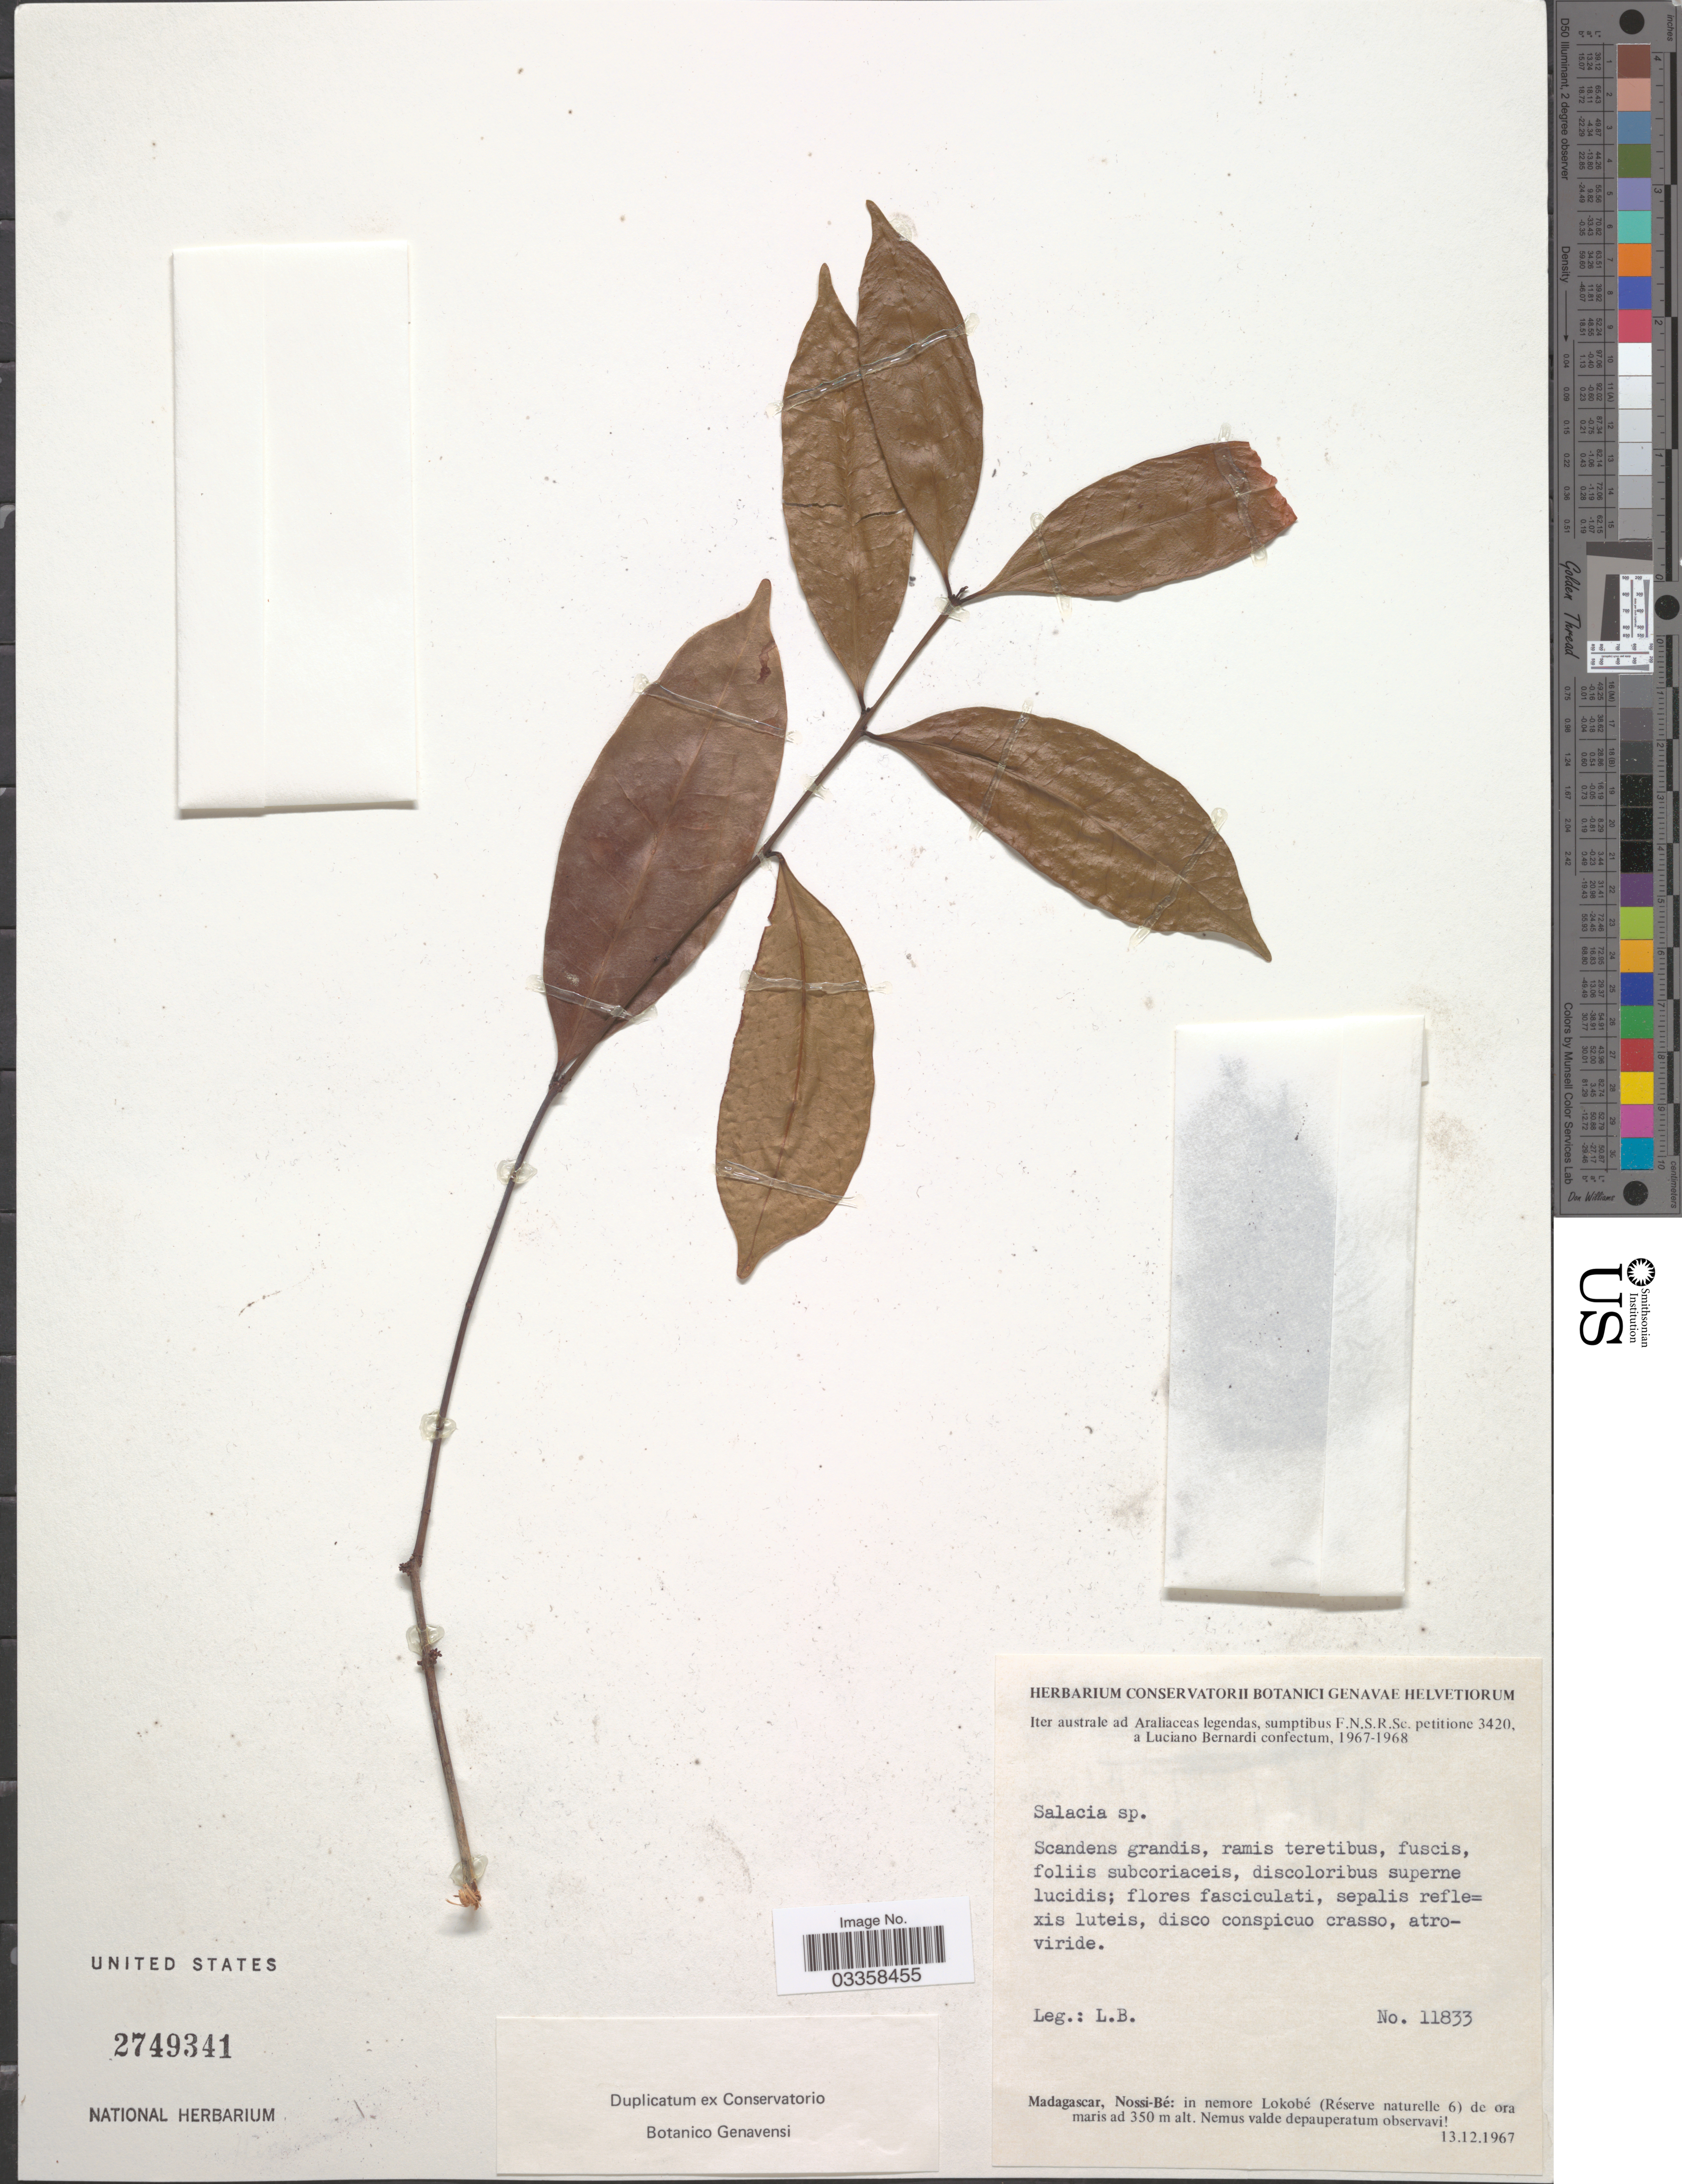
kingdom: Plantae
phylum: Tracheophyta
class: Magnoliopsida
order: Celastrales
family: Celastraceae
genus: Salacia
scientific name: Salacia sp.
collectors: L. Bernardi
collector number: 11833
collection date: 1967-12-13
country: Madagascar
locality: Nossi-Bé: in nemore Lokobé (Réserve naturelle 6) de ora maris.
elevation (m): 350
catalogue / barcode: US 2749341